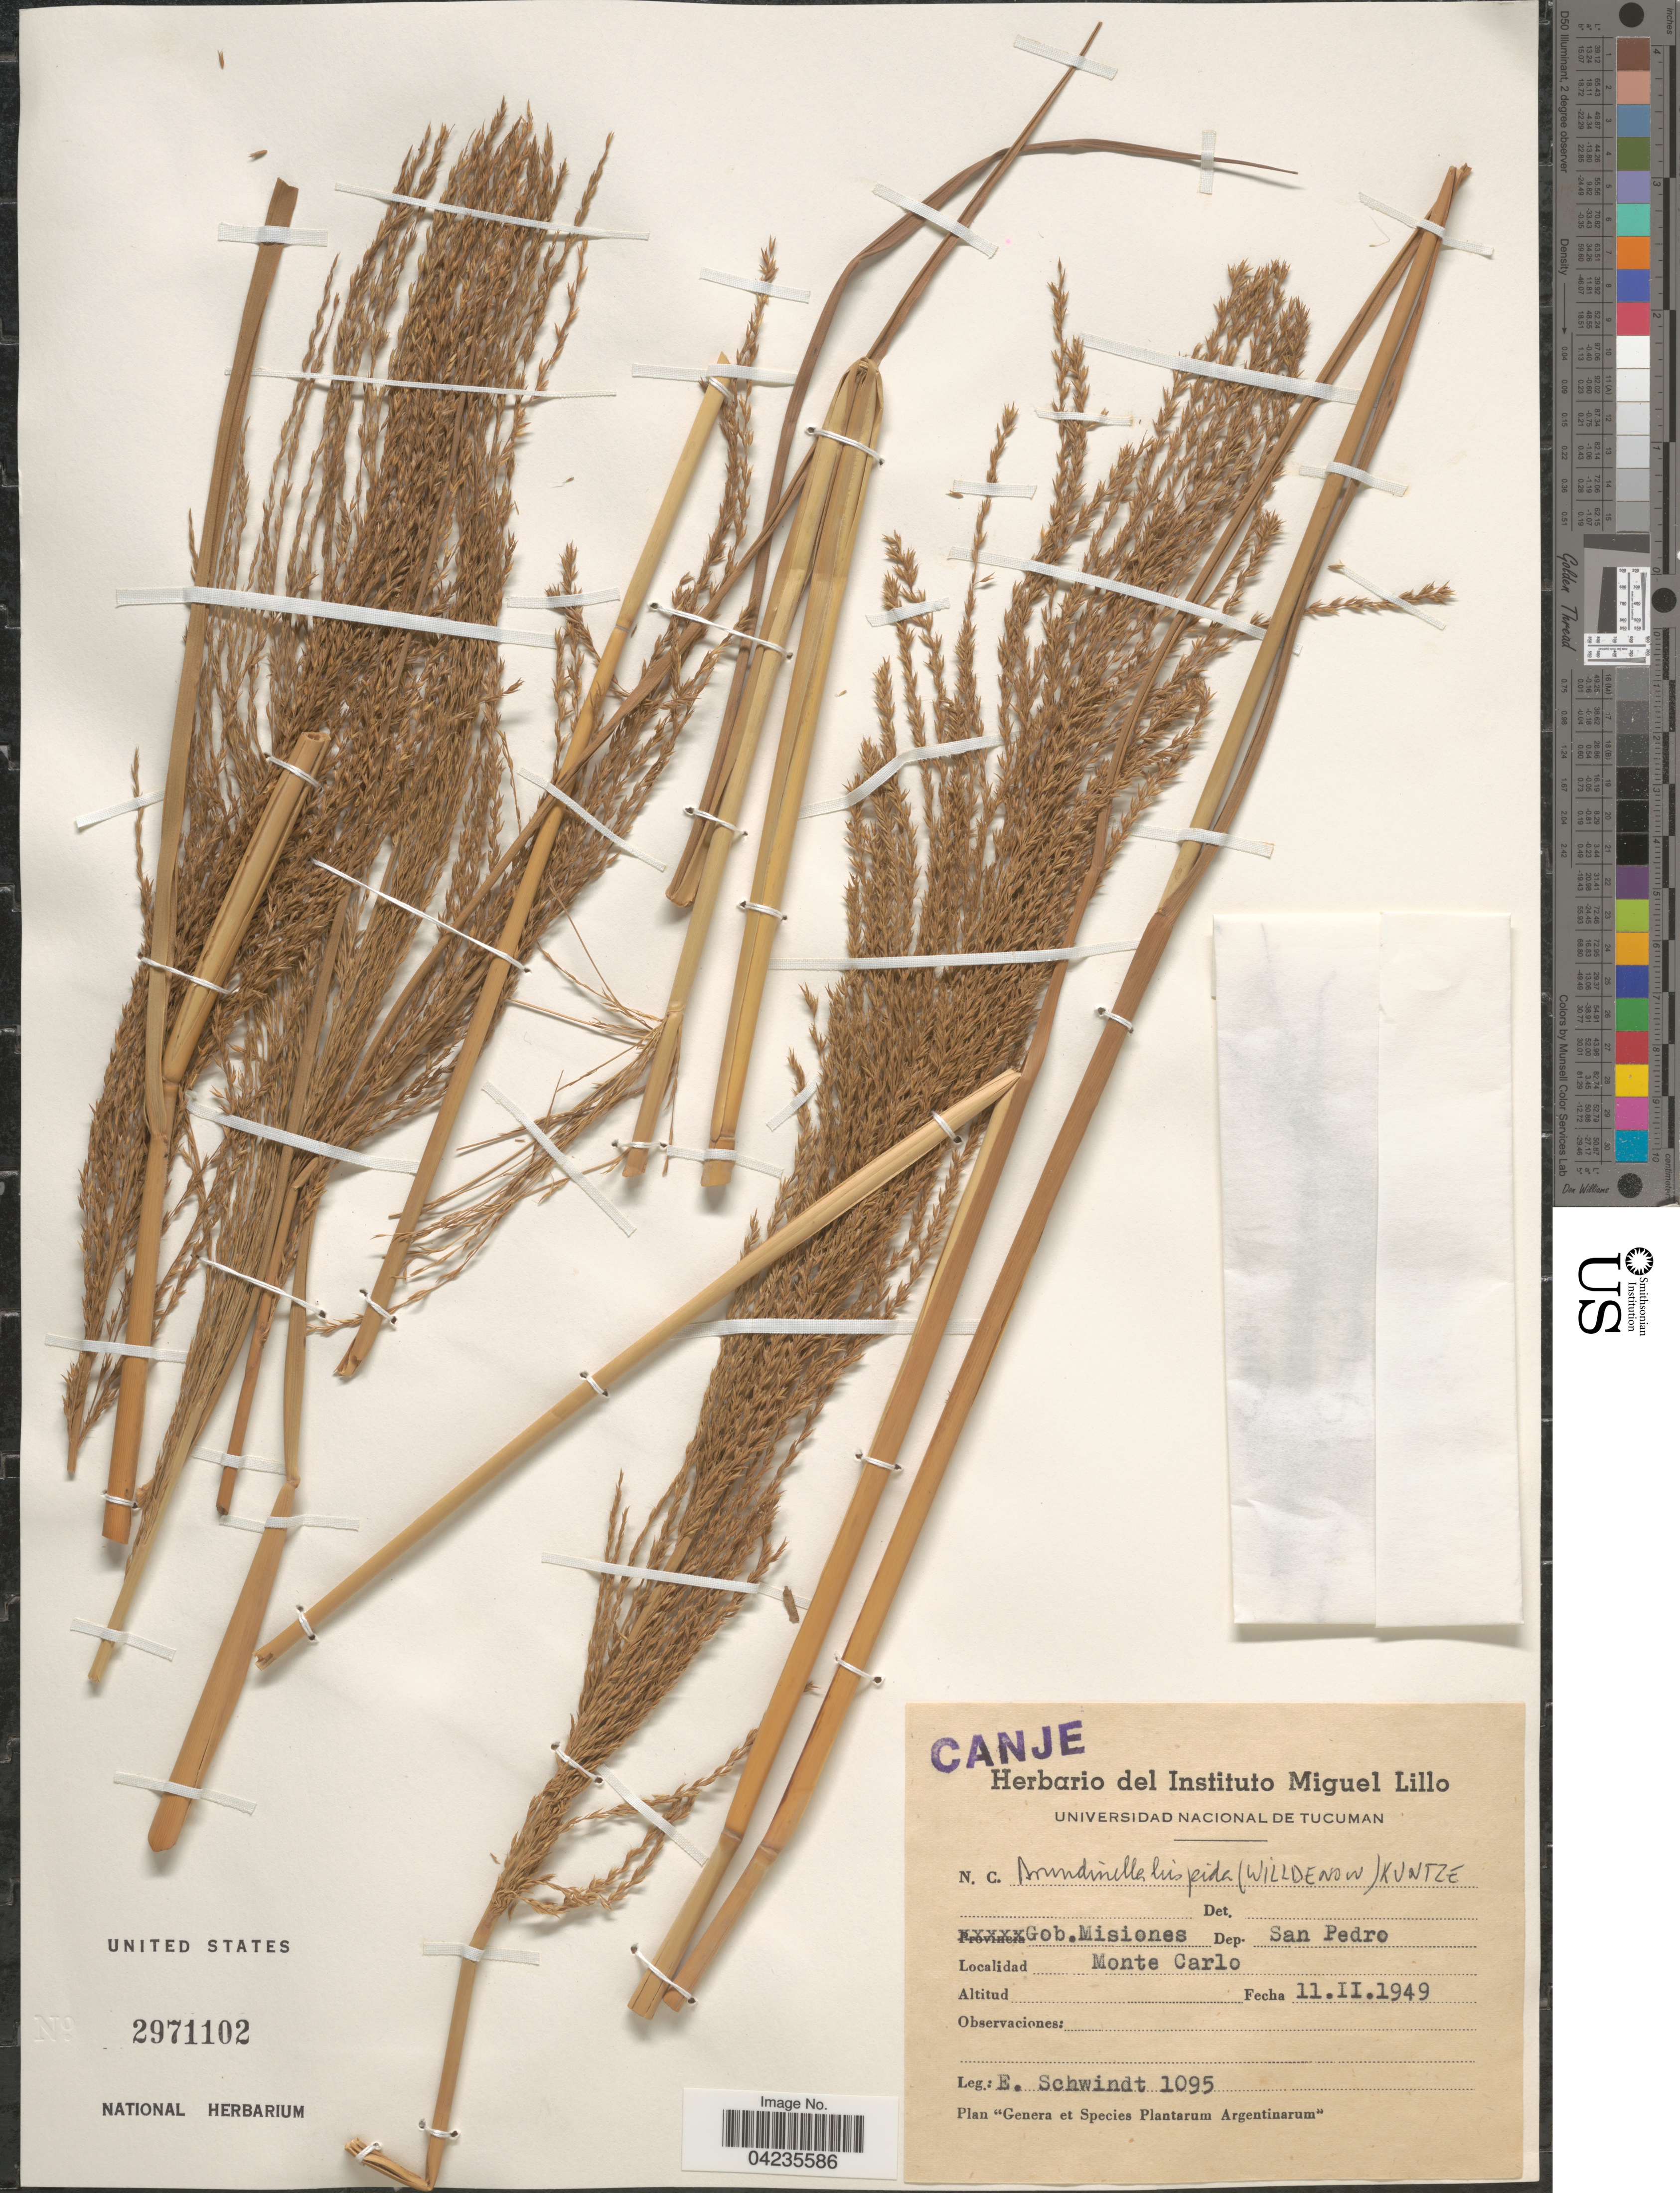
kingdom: Plantae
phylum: Tracheophyta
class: Liliopsida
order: Poales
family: Poaceae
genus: Arundinella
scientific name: Arundinella hispida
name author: (Humb. & Bonpl. ex Willd.) Kuntze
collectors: E. Schwindt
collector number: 1095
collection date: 1949-02-11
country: Argentina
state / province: Misiones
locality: Gob. Misiones. Dep. San Pedro. Monte Carlo.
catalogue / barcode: US 2971102